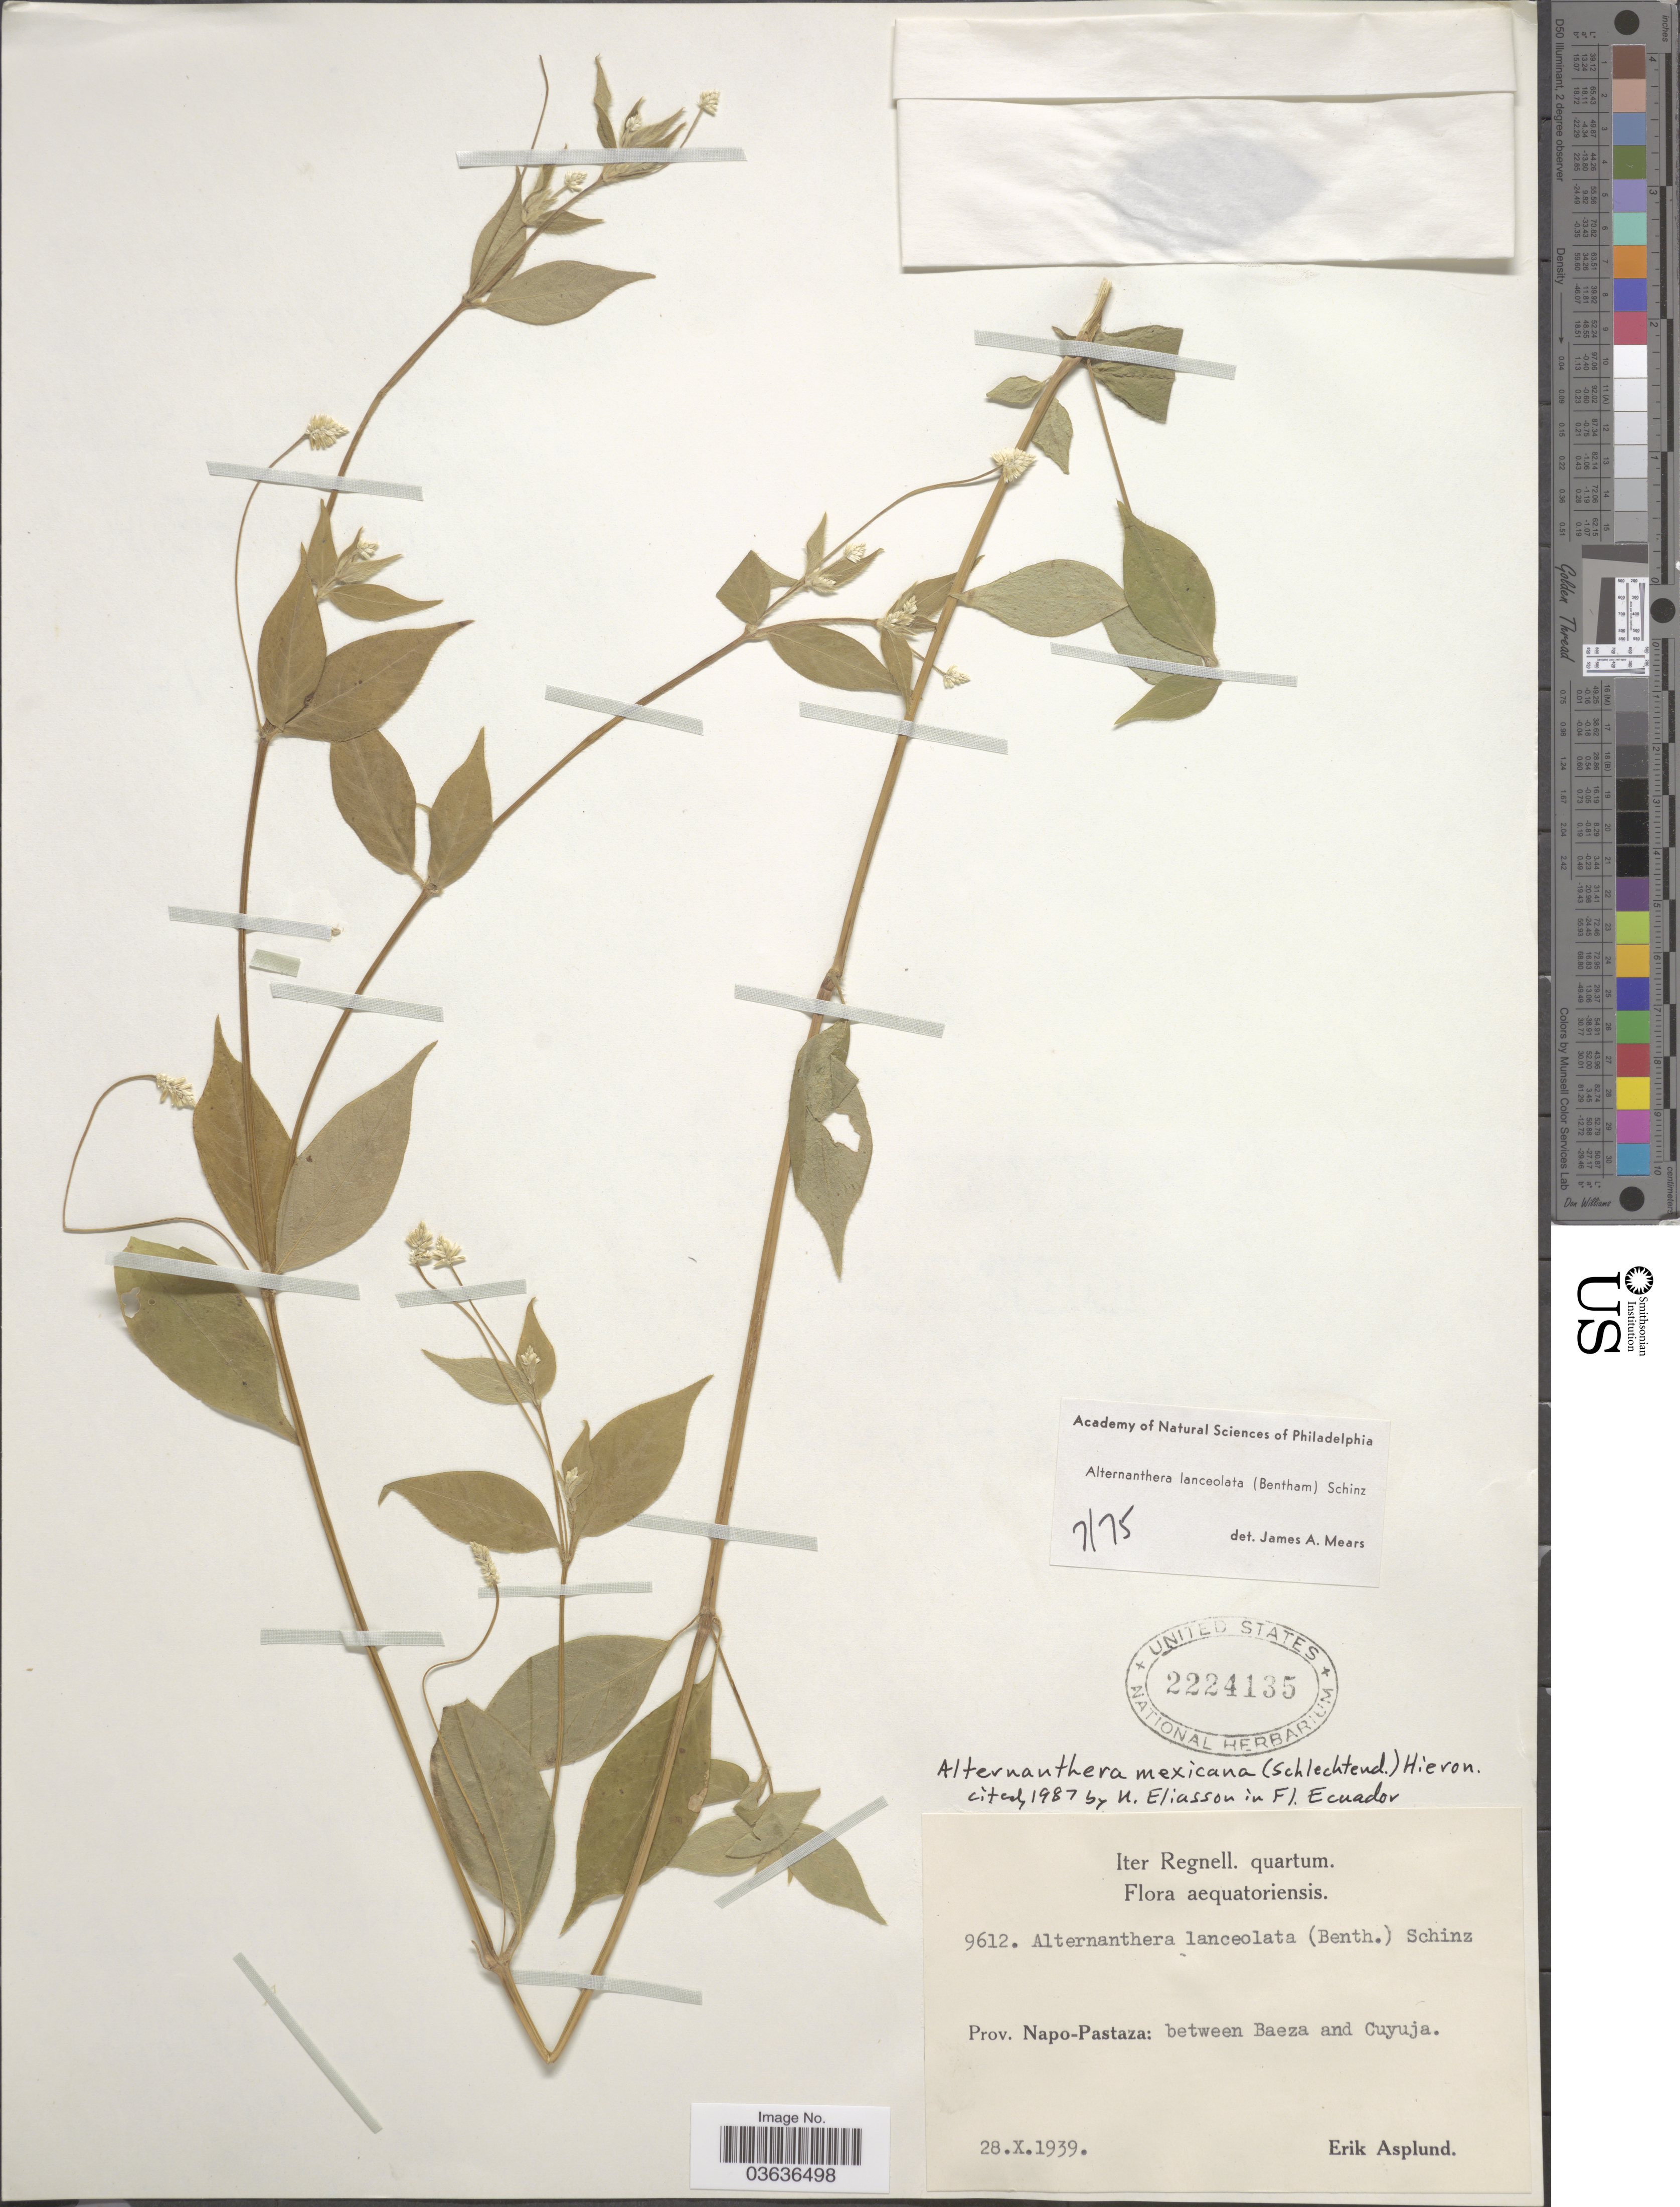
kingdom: Plantae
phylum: Tracheophyta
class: Magnoliopsida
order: Caryophyllales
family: Amaranthaceae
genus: Alternanthera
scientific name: Alternanthera mexicana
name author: Moq.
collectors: E. Asplund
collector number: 9612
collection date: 1939-10-28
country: Ecuador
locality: Prov. Napo-Pastaza: between Baeza and Cuyuja.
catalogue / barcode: US 2224135